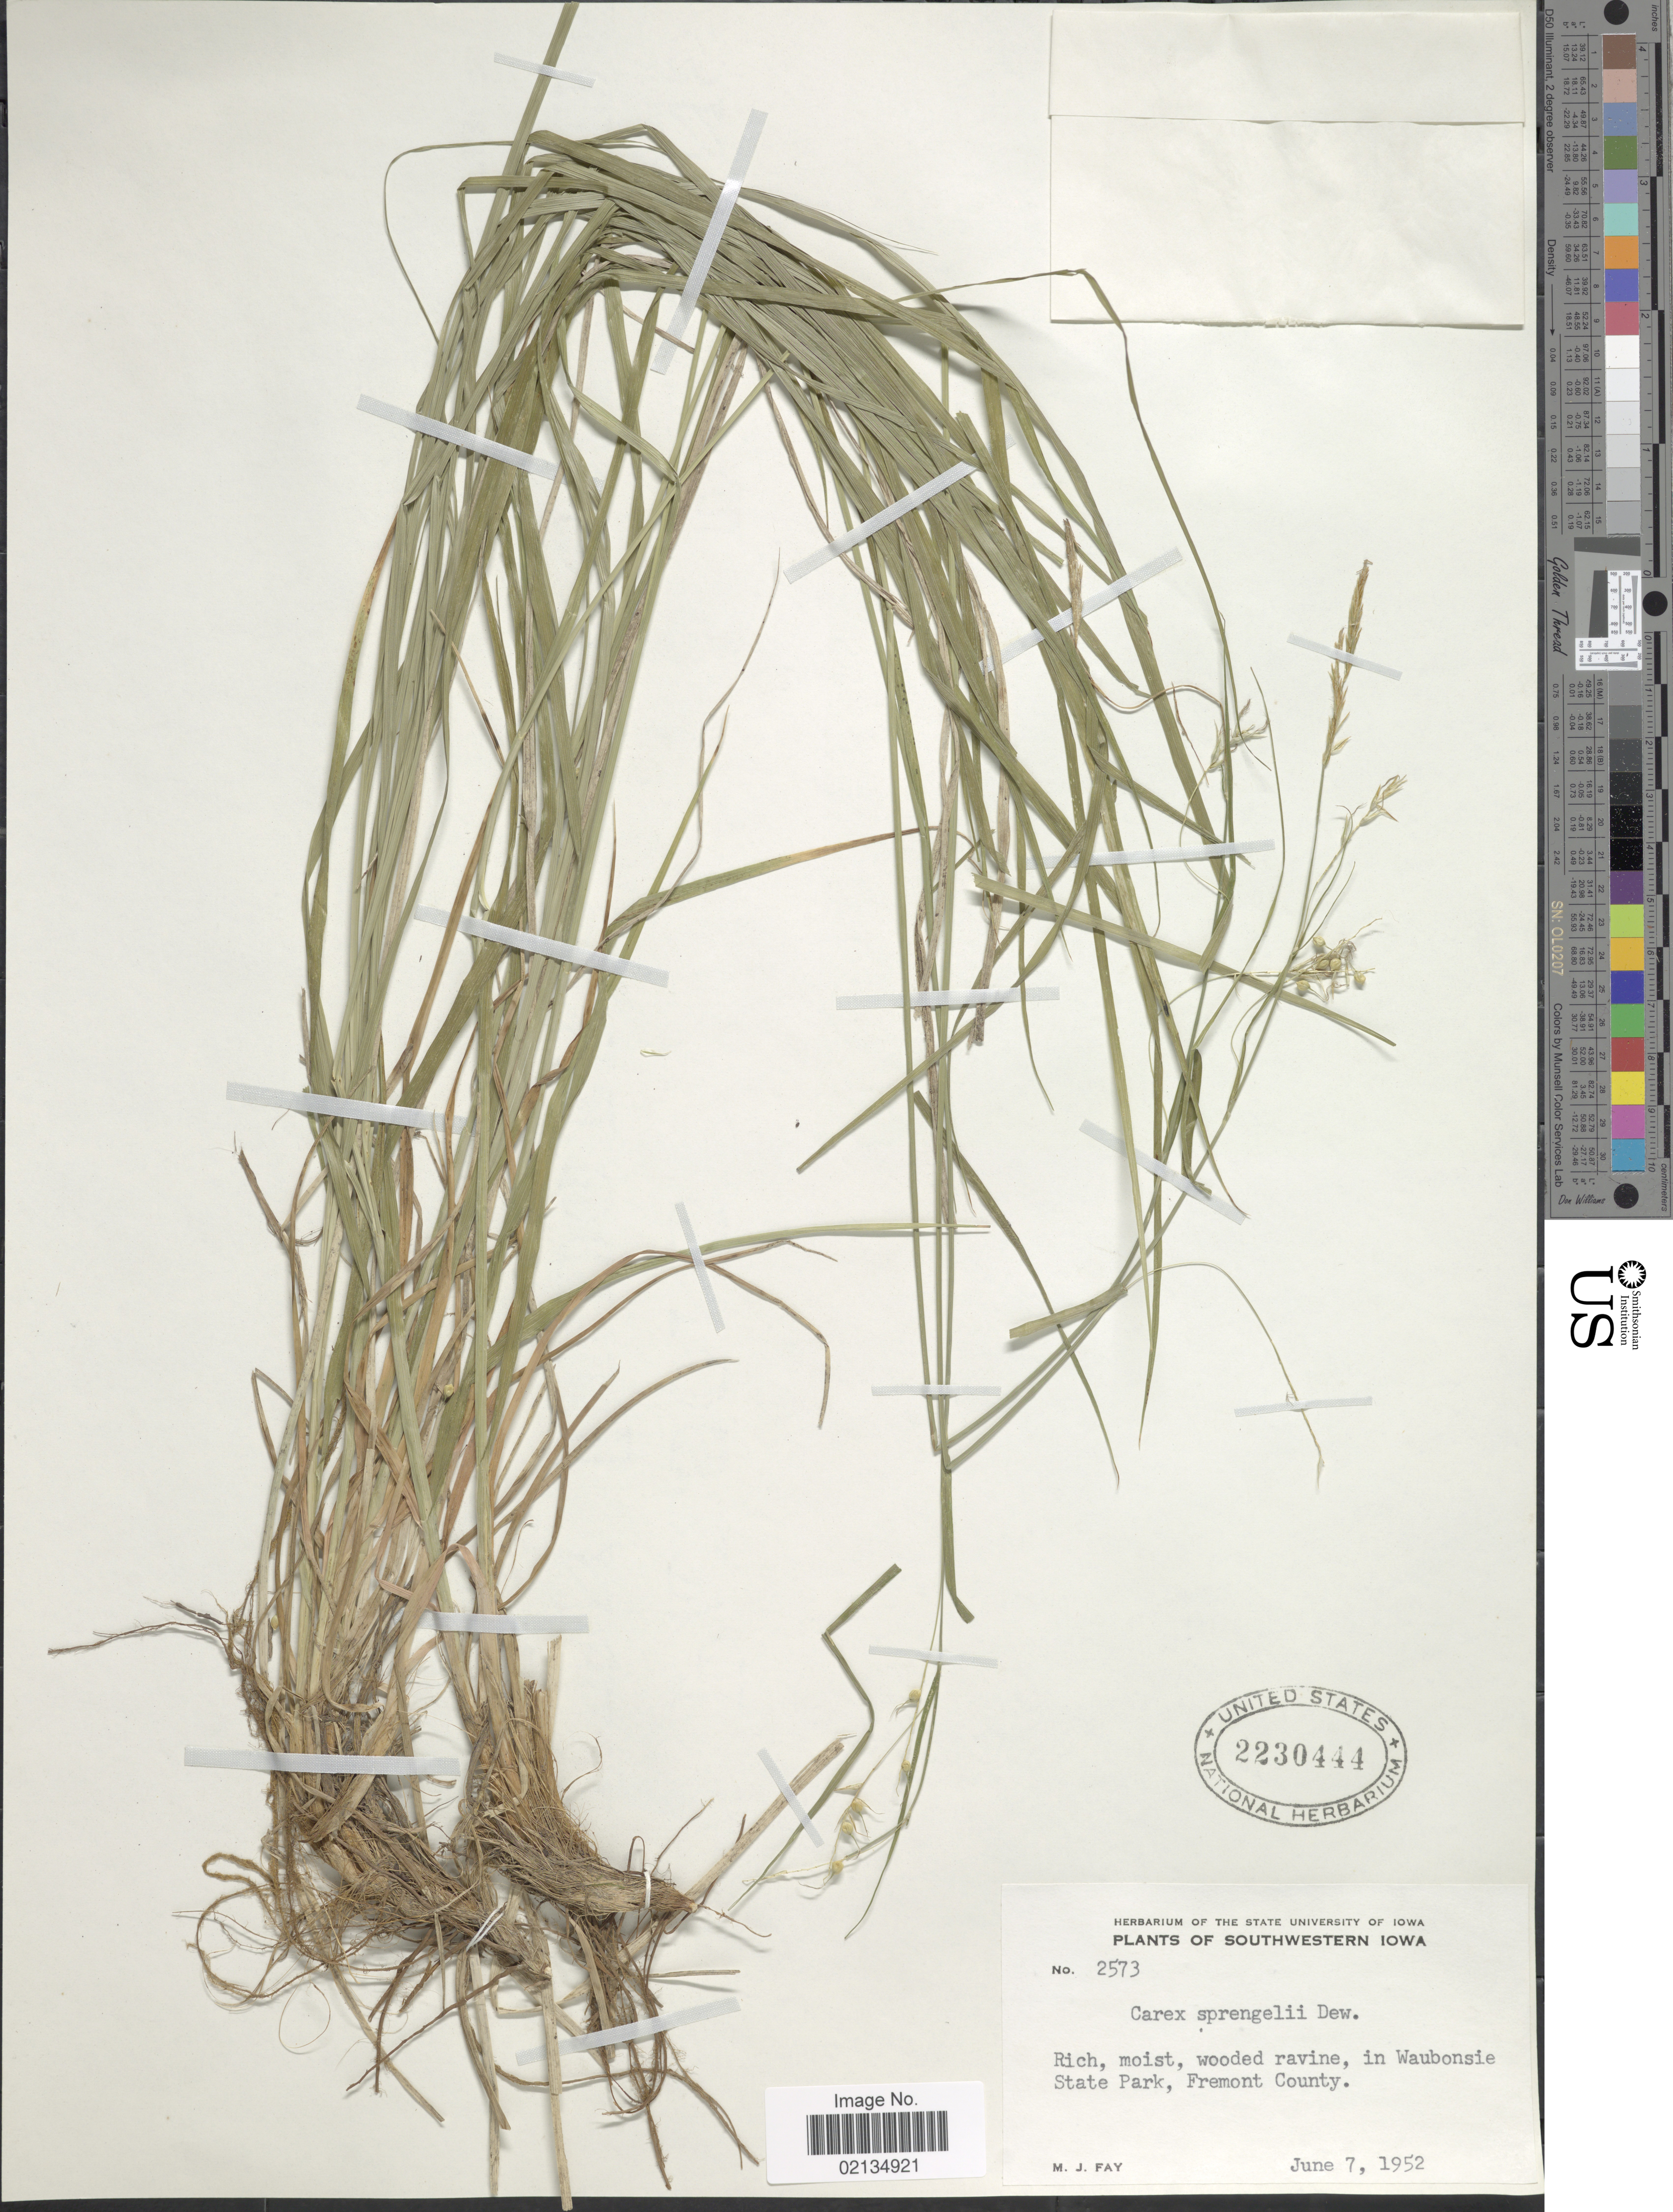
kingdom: Plantae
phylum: Tracheophyta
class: Liliopsida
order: Poales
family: Cyperaceae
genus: Carex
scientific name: Carex sprengelii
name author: Dewey ex Spreng.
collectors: M. Fay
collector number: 2573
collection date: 1952-06-07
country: United States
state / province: Iowa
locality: in Waubonsie State Park, Fremont County.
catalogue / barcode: US 2230444